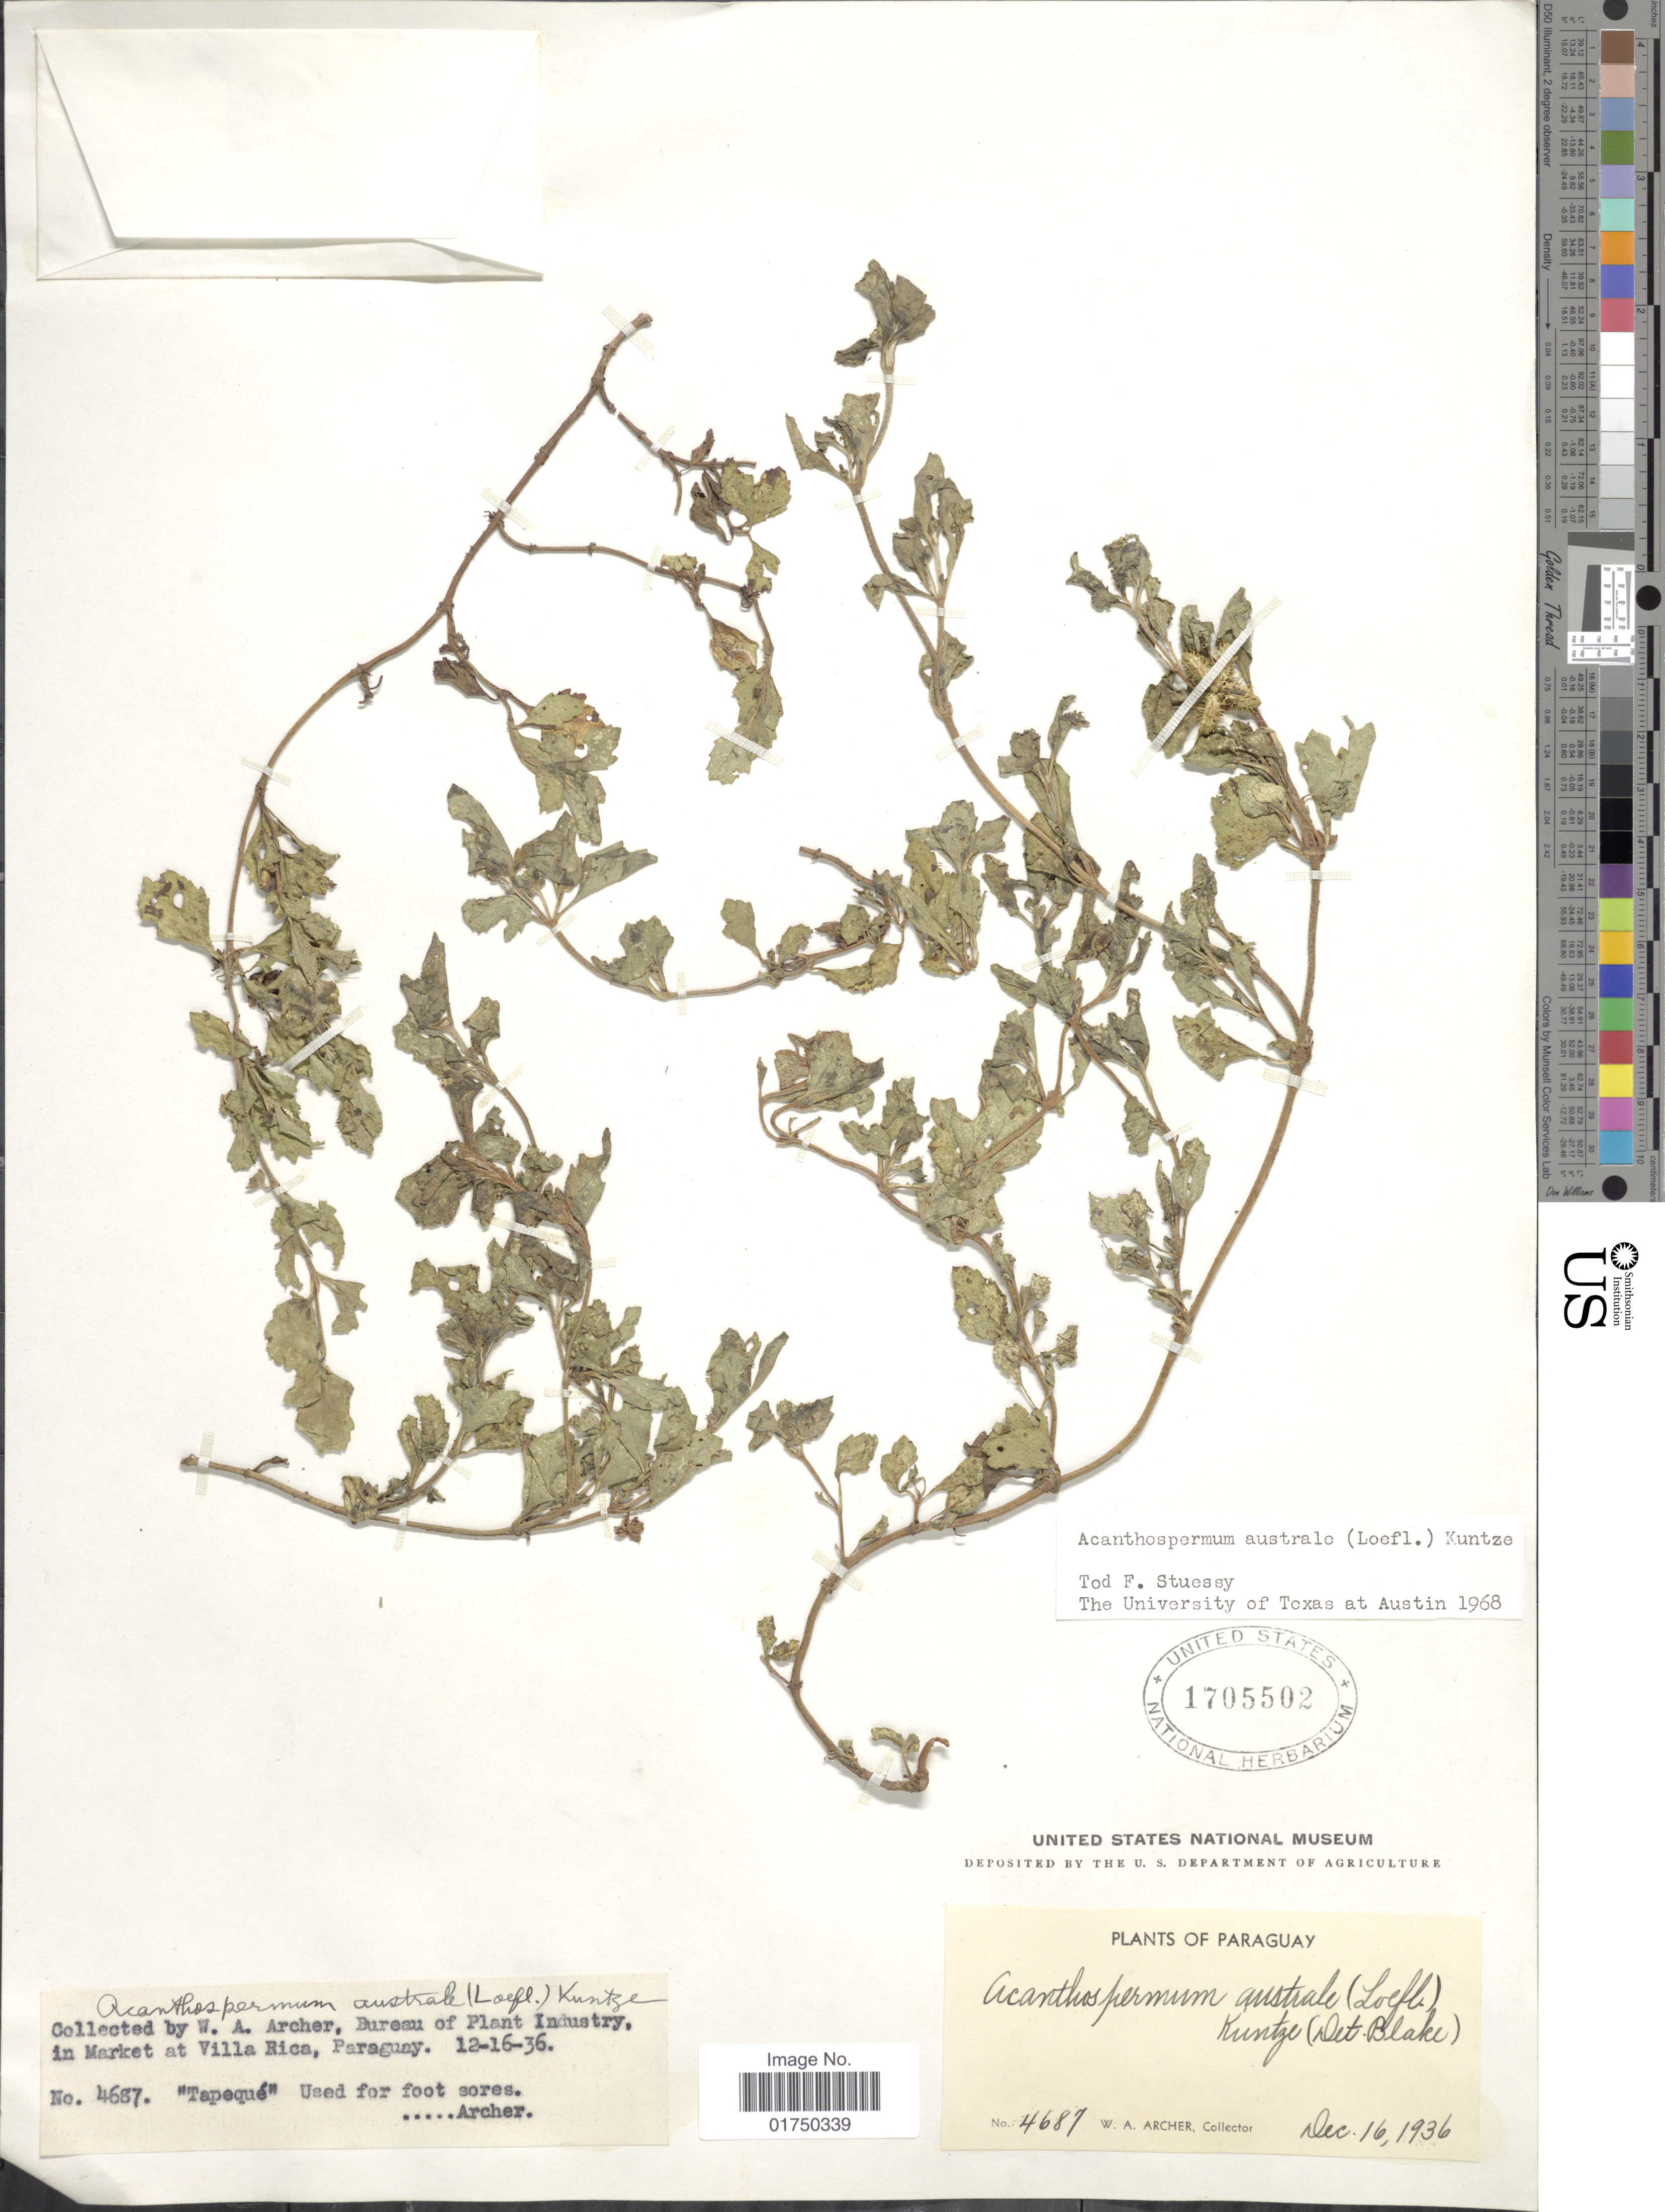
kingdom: Plantae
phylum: Tracheophyta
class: Magnoliopsida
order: Asterales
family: Asteraceae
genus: Acanthospermum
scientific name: Acanthospermum australe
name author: (Loefl.) Kuntze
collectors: W. A. Archer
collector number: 4687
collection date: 1936-12-16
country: Paraguay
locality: Bureau of Plant Industry, in Market at Villa Rica, Paraguay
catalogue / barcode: US 1705502